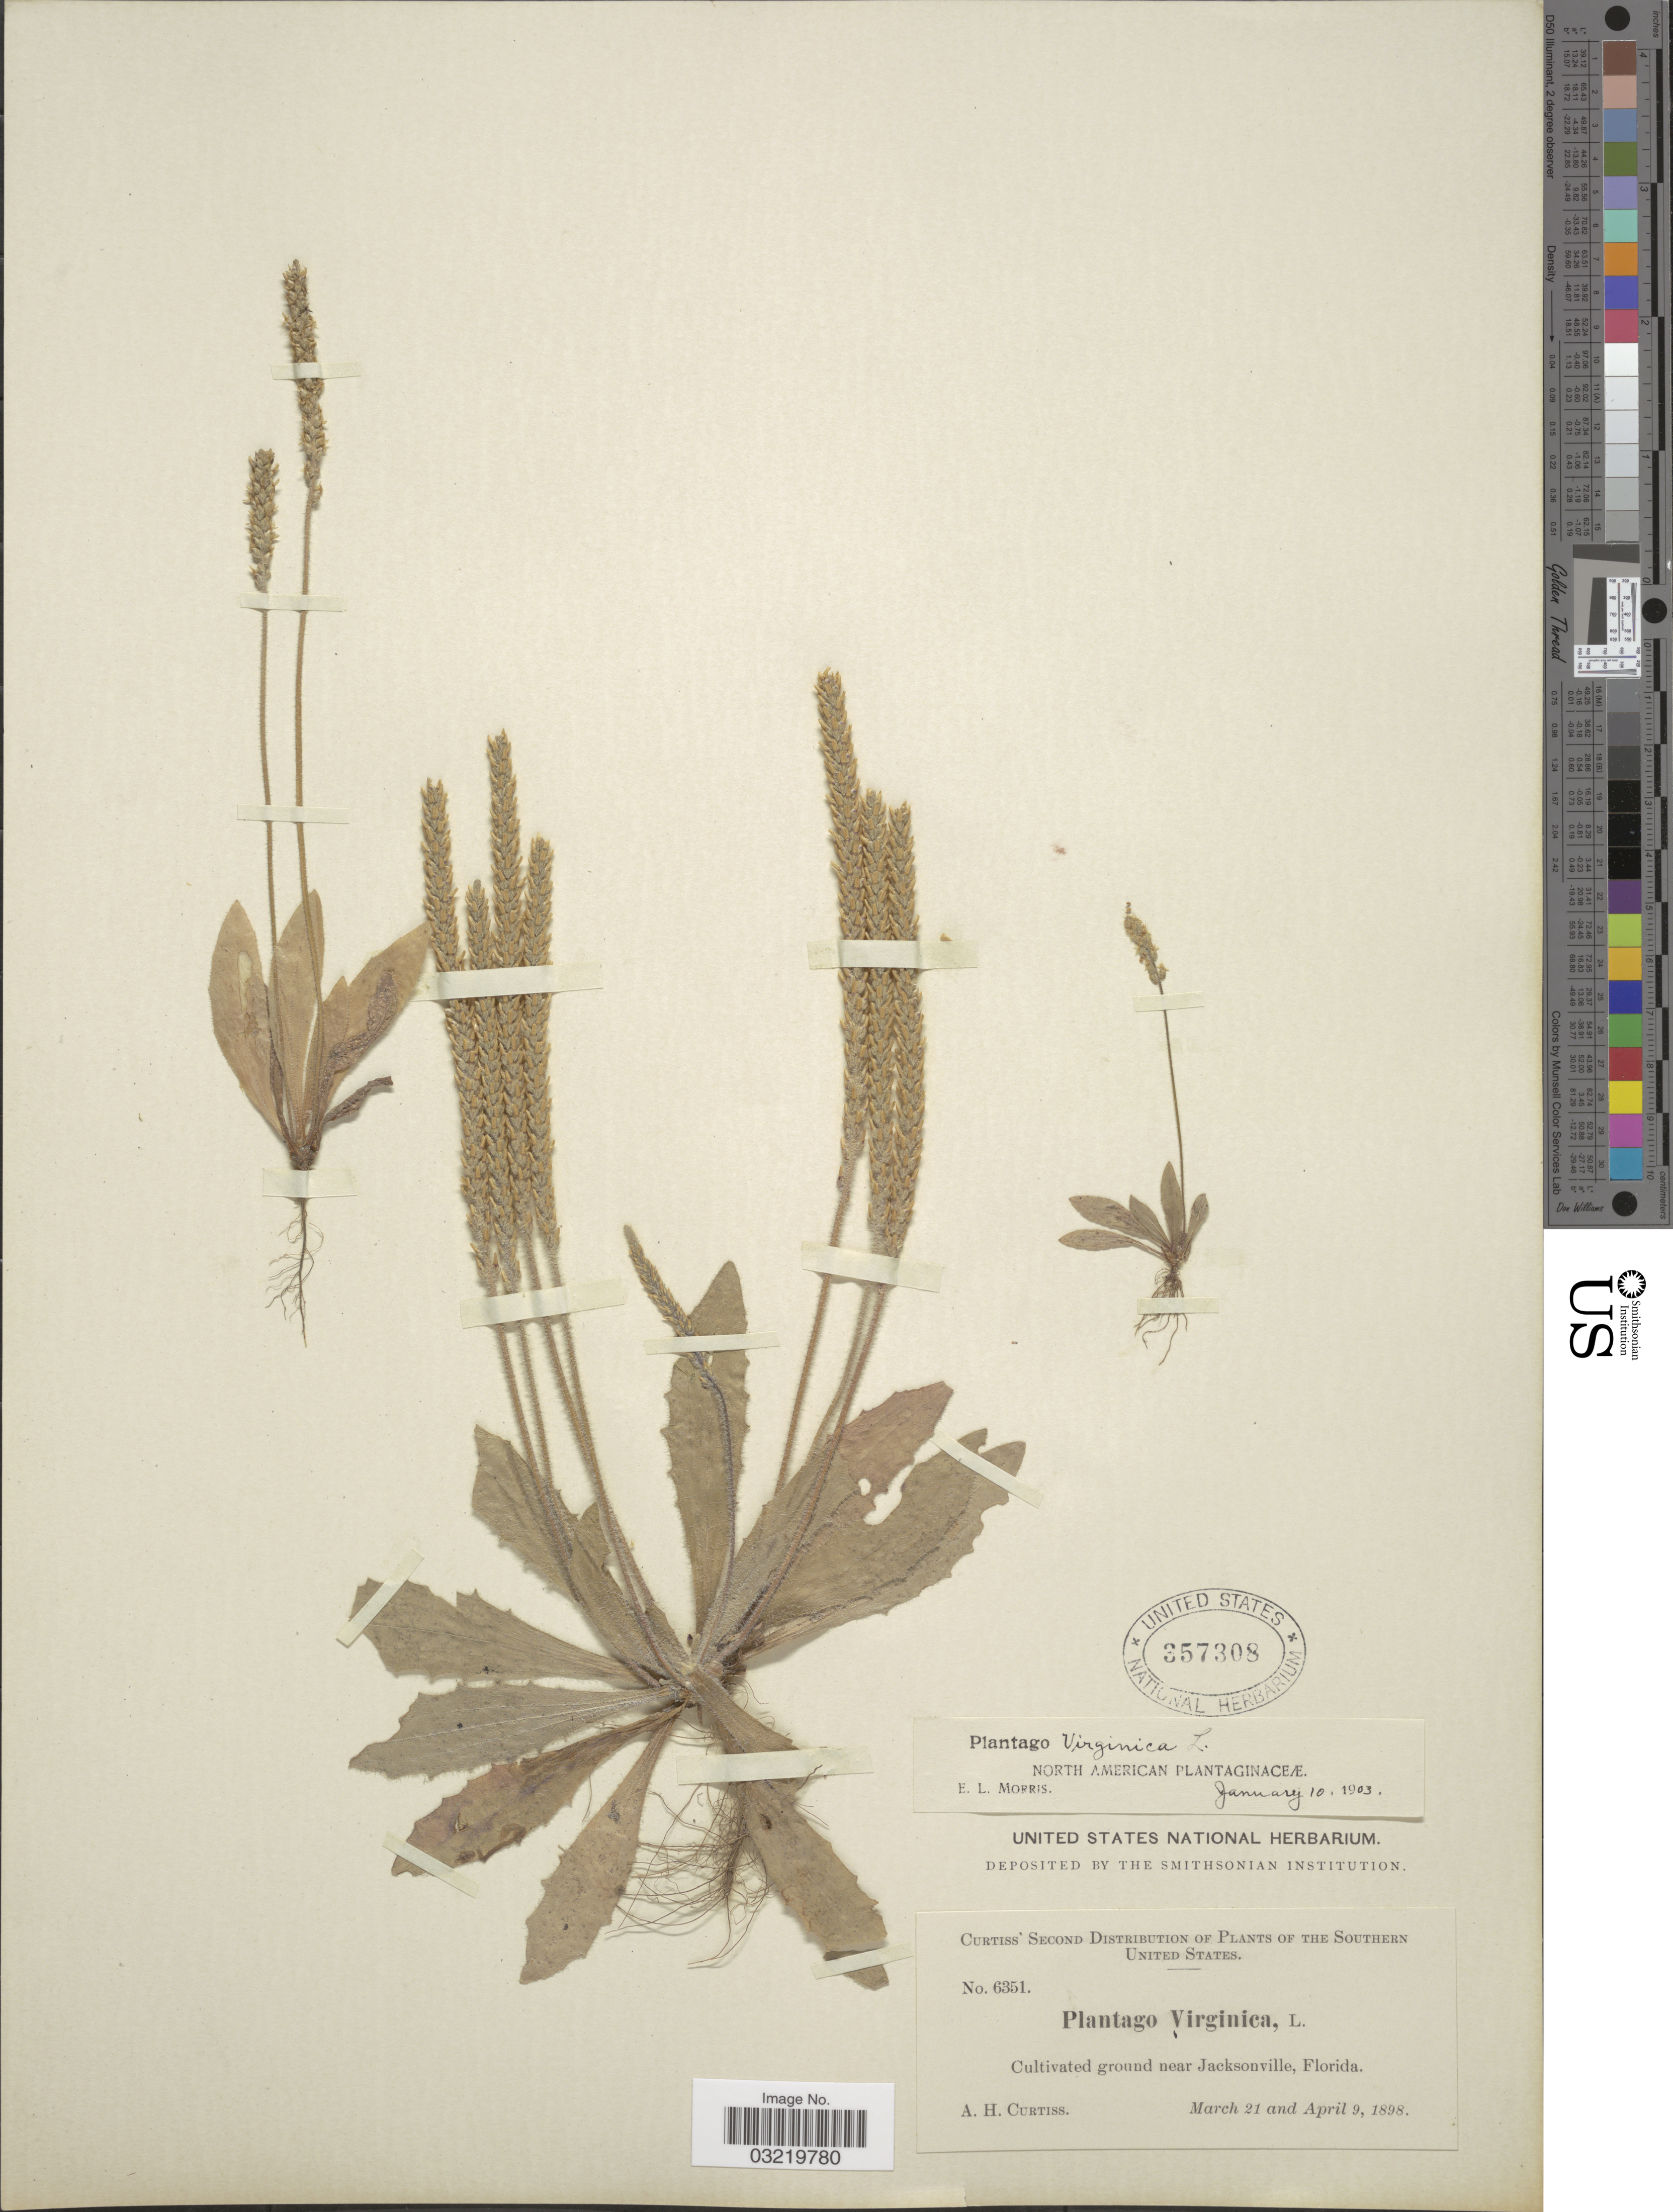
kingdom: Plantae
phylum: Tracheophyta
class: Magnoliopsida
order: Lamiales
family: Plantaginaceae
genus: Plantago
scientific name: Plantago virginica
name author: L.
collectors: A. H. Curtiss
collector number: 6351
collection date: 1898-03-21/1898-04-09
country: United States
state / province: Florida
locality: Southern United States. Cultivated ground near Jacksonville.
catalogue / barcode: US 357308